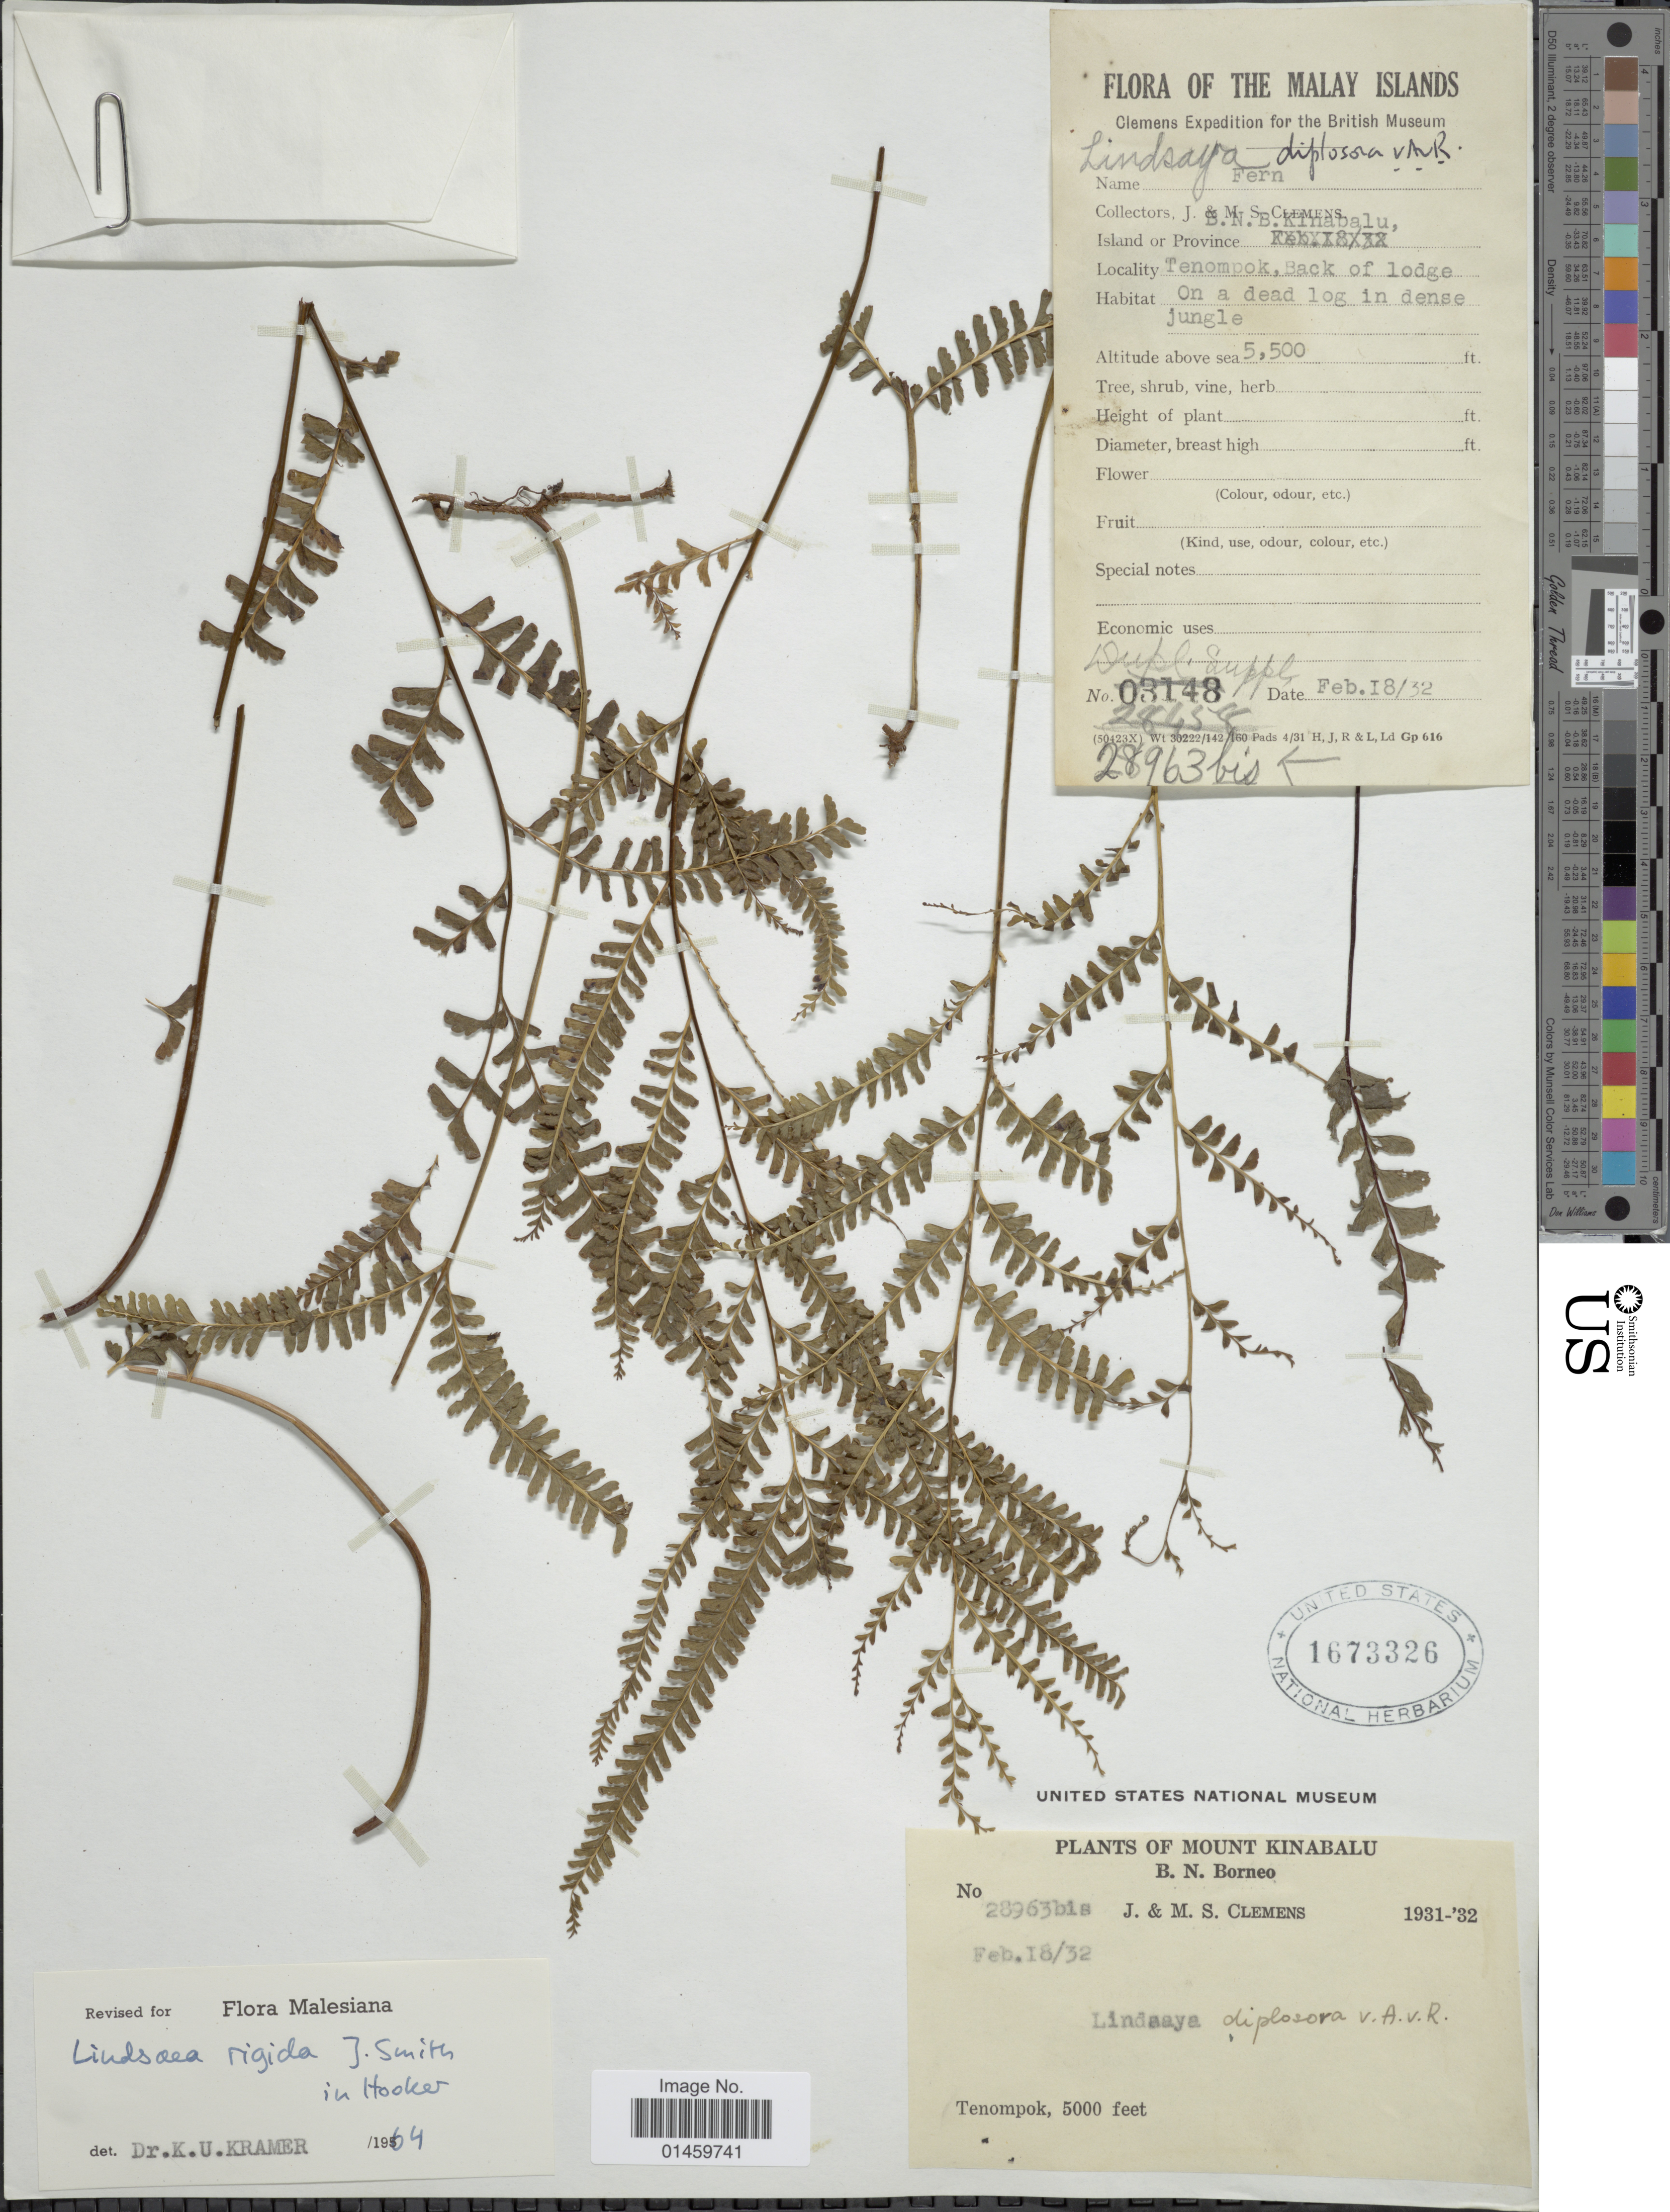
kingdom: Plantae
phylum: Tracheophyta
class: Polypodiopsida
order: Polypodiales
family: Lindsaeaceae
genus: Lindsaea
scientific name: Lindsaea rigida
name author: J. Sm.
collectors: J. Clemens & M. S. Clemens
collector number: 28963bis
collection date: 1932-02-18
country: Malaysia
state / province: Sabah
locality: Mount Kinabalu. B. N. Borneo. Tenompok. Back of lodge. On a dead log in dense jungle. The Malay Islands.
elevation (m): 1676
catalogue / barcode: US 1673326